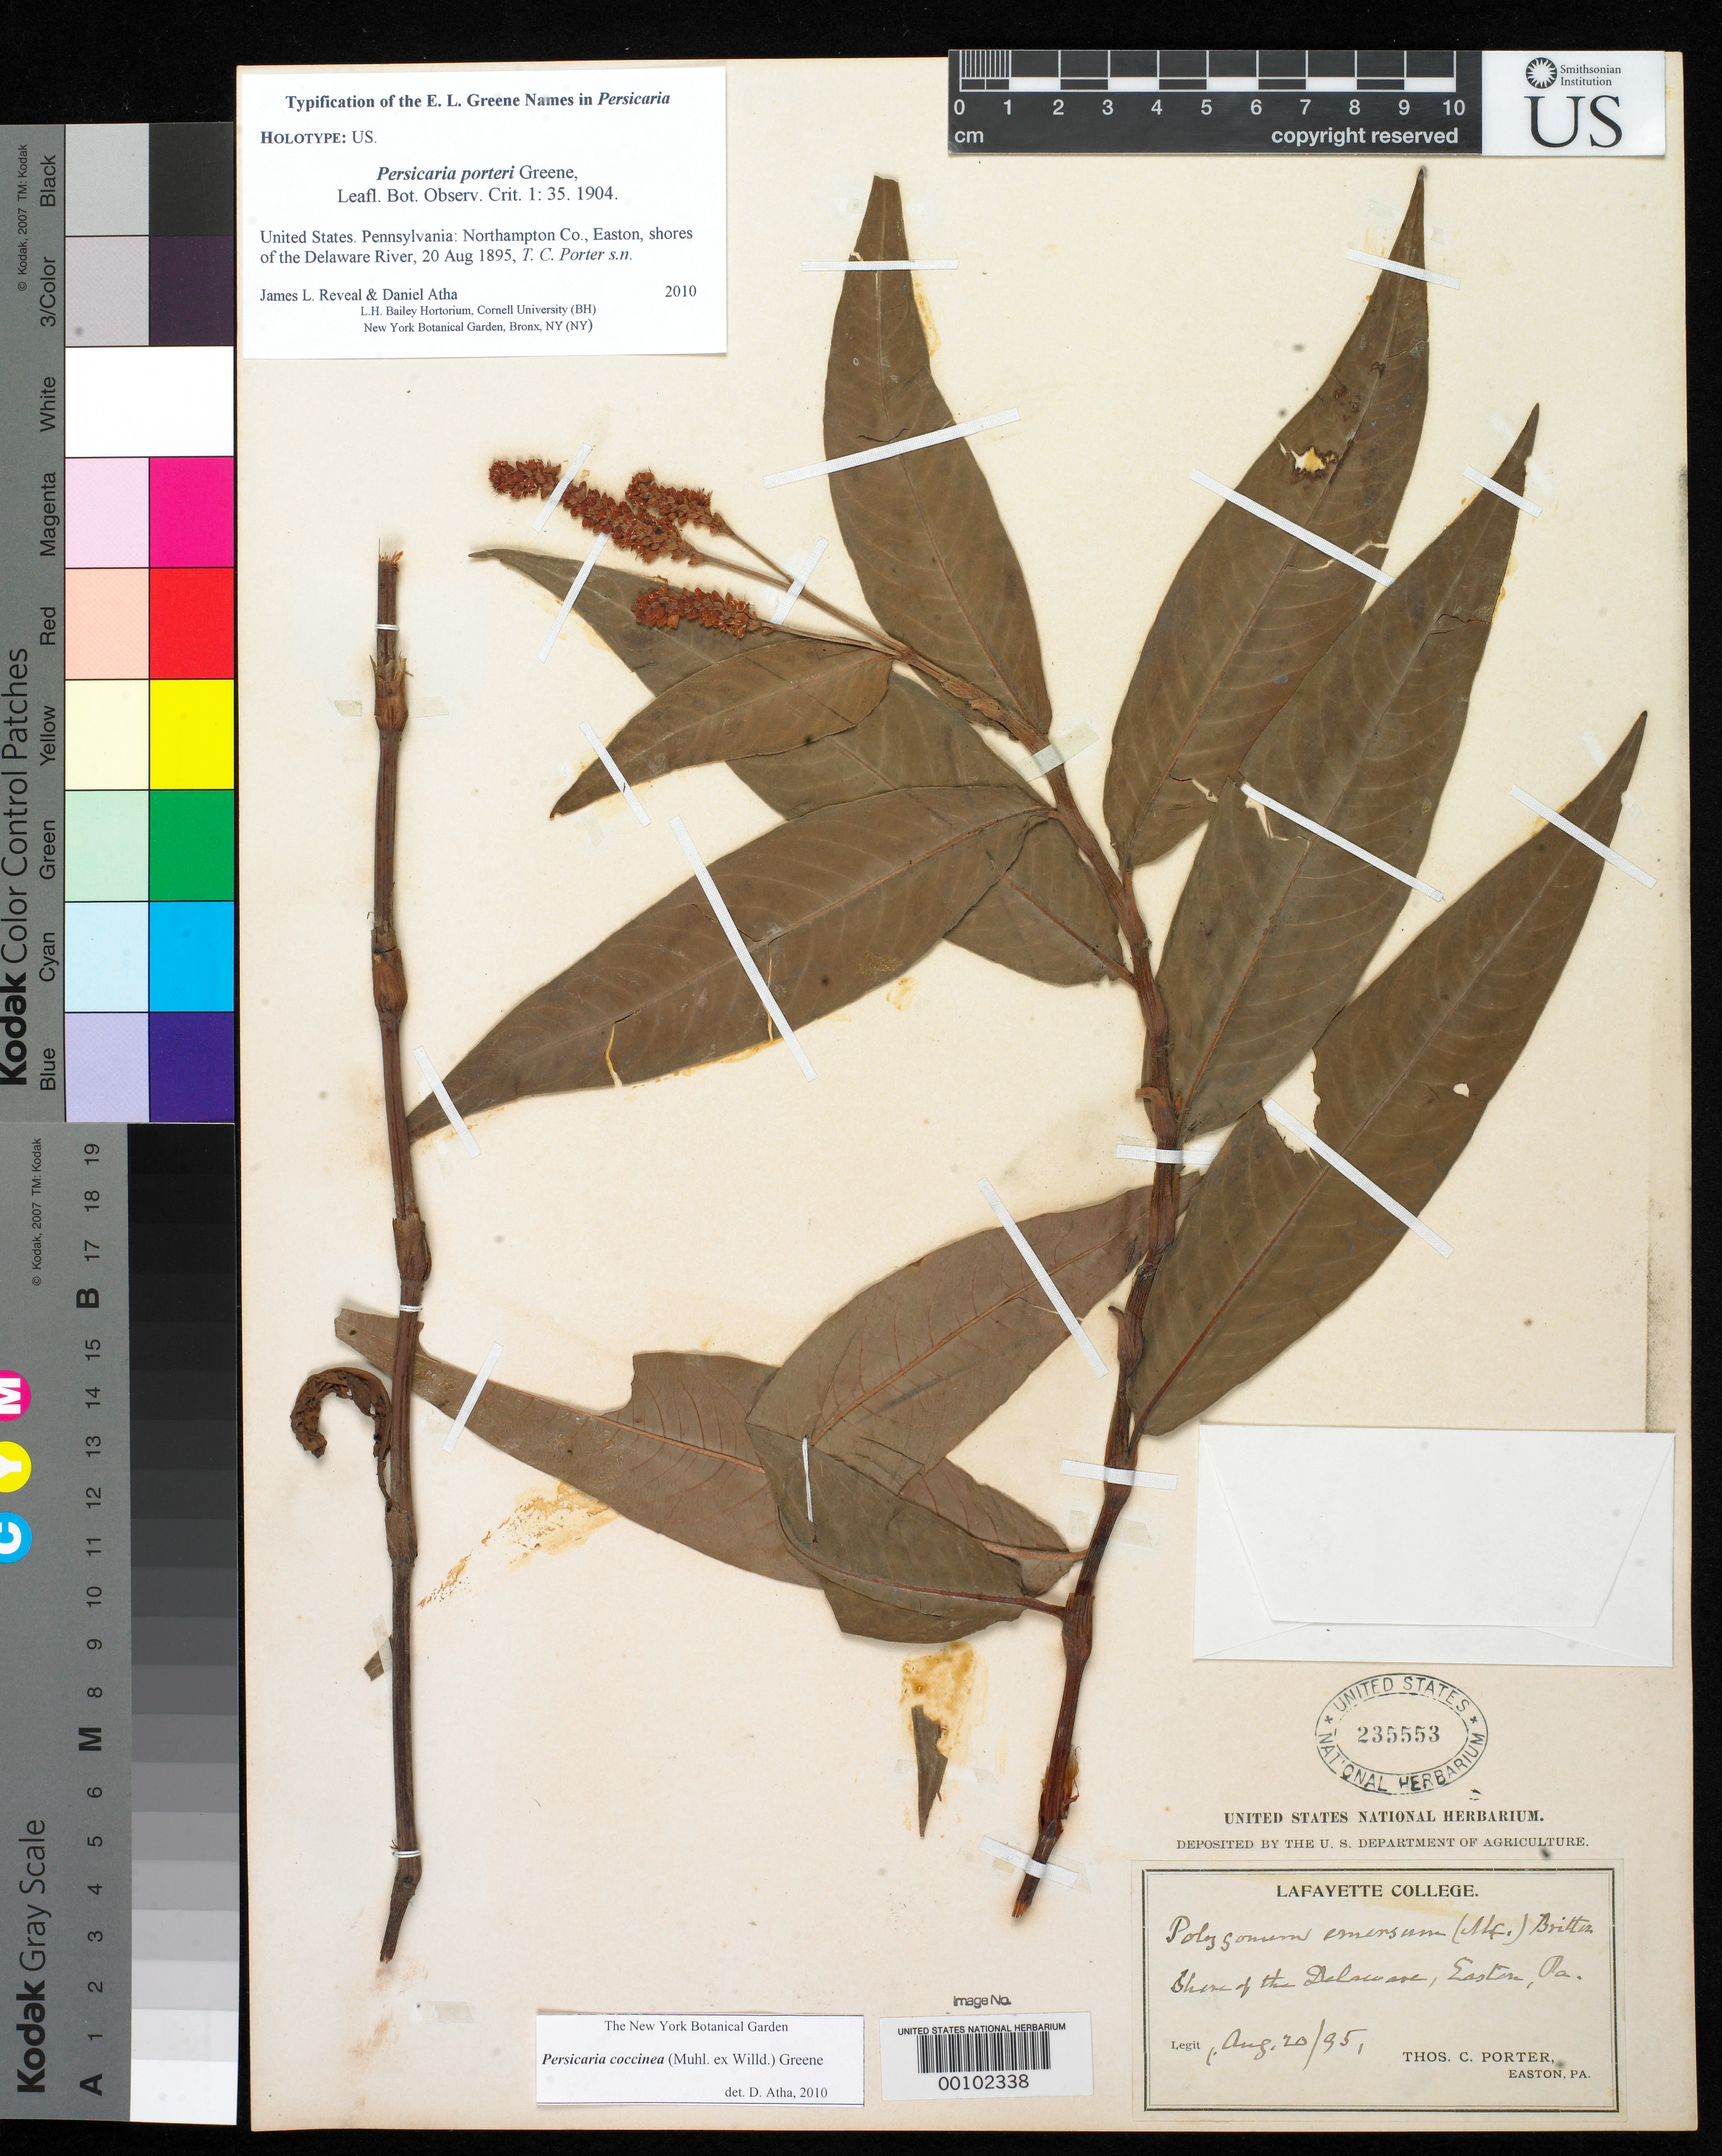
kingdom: Plantae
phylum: Tracheophyta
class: Magnoliopsida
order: Caryophyllales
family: Polygonaceae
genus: Persicaria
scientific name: Persicaria porteri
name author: Greene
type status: Holotype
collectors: T. C. Porter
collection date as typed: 20 Aug 1895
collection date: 1895-08-20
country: United States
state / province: Pennsylvania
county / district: Northampton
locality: Delaware River at Easton.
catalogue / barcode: US 235553